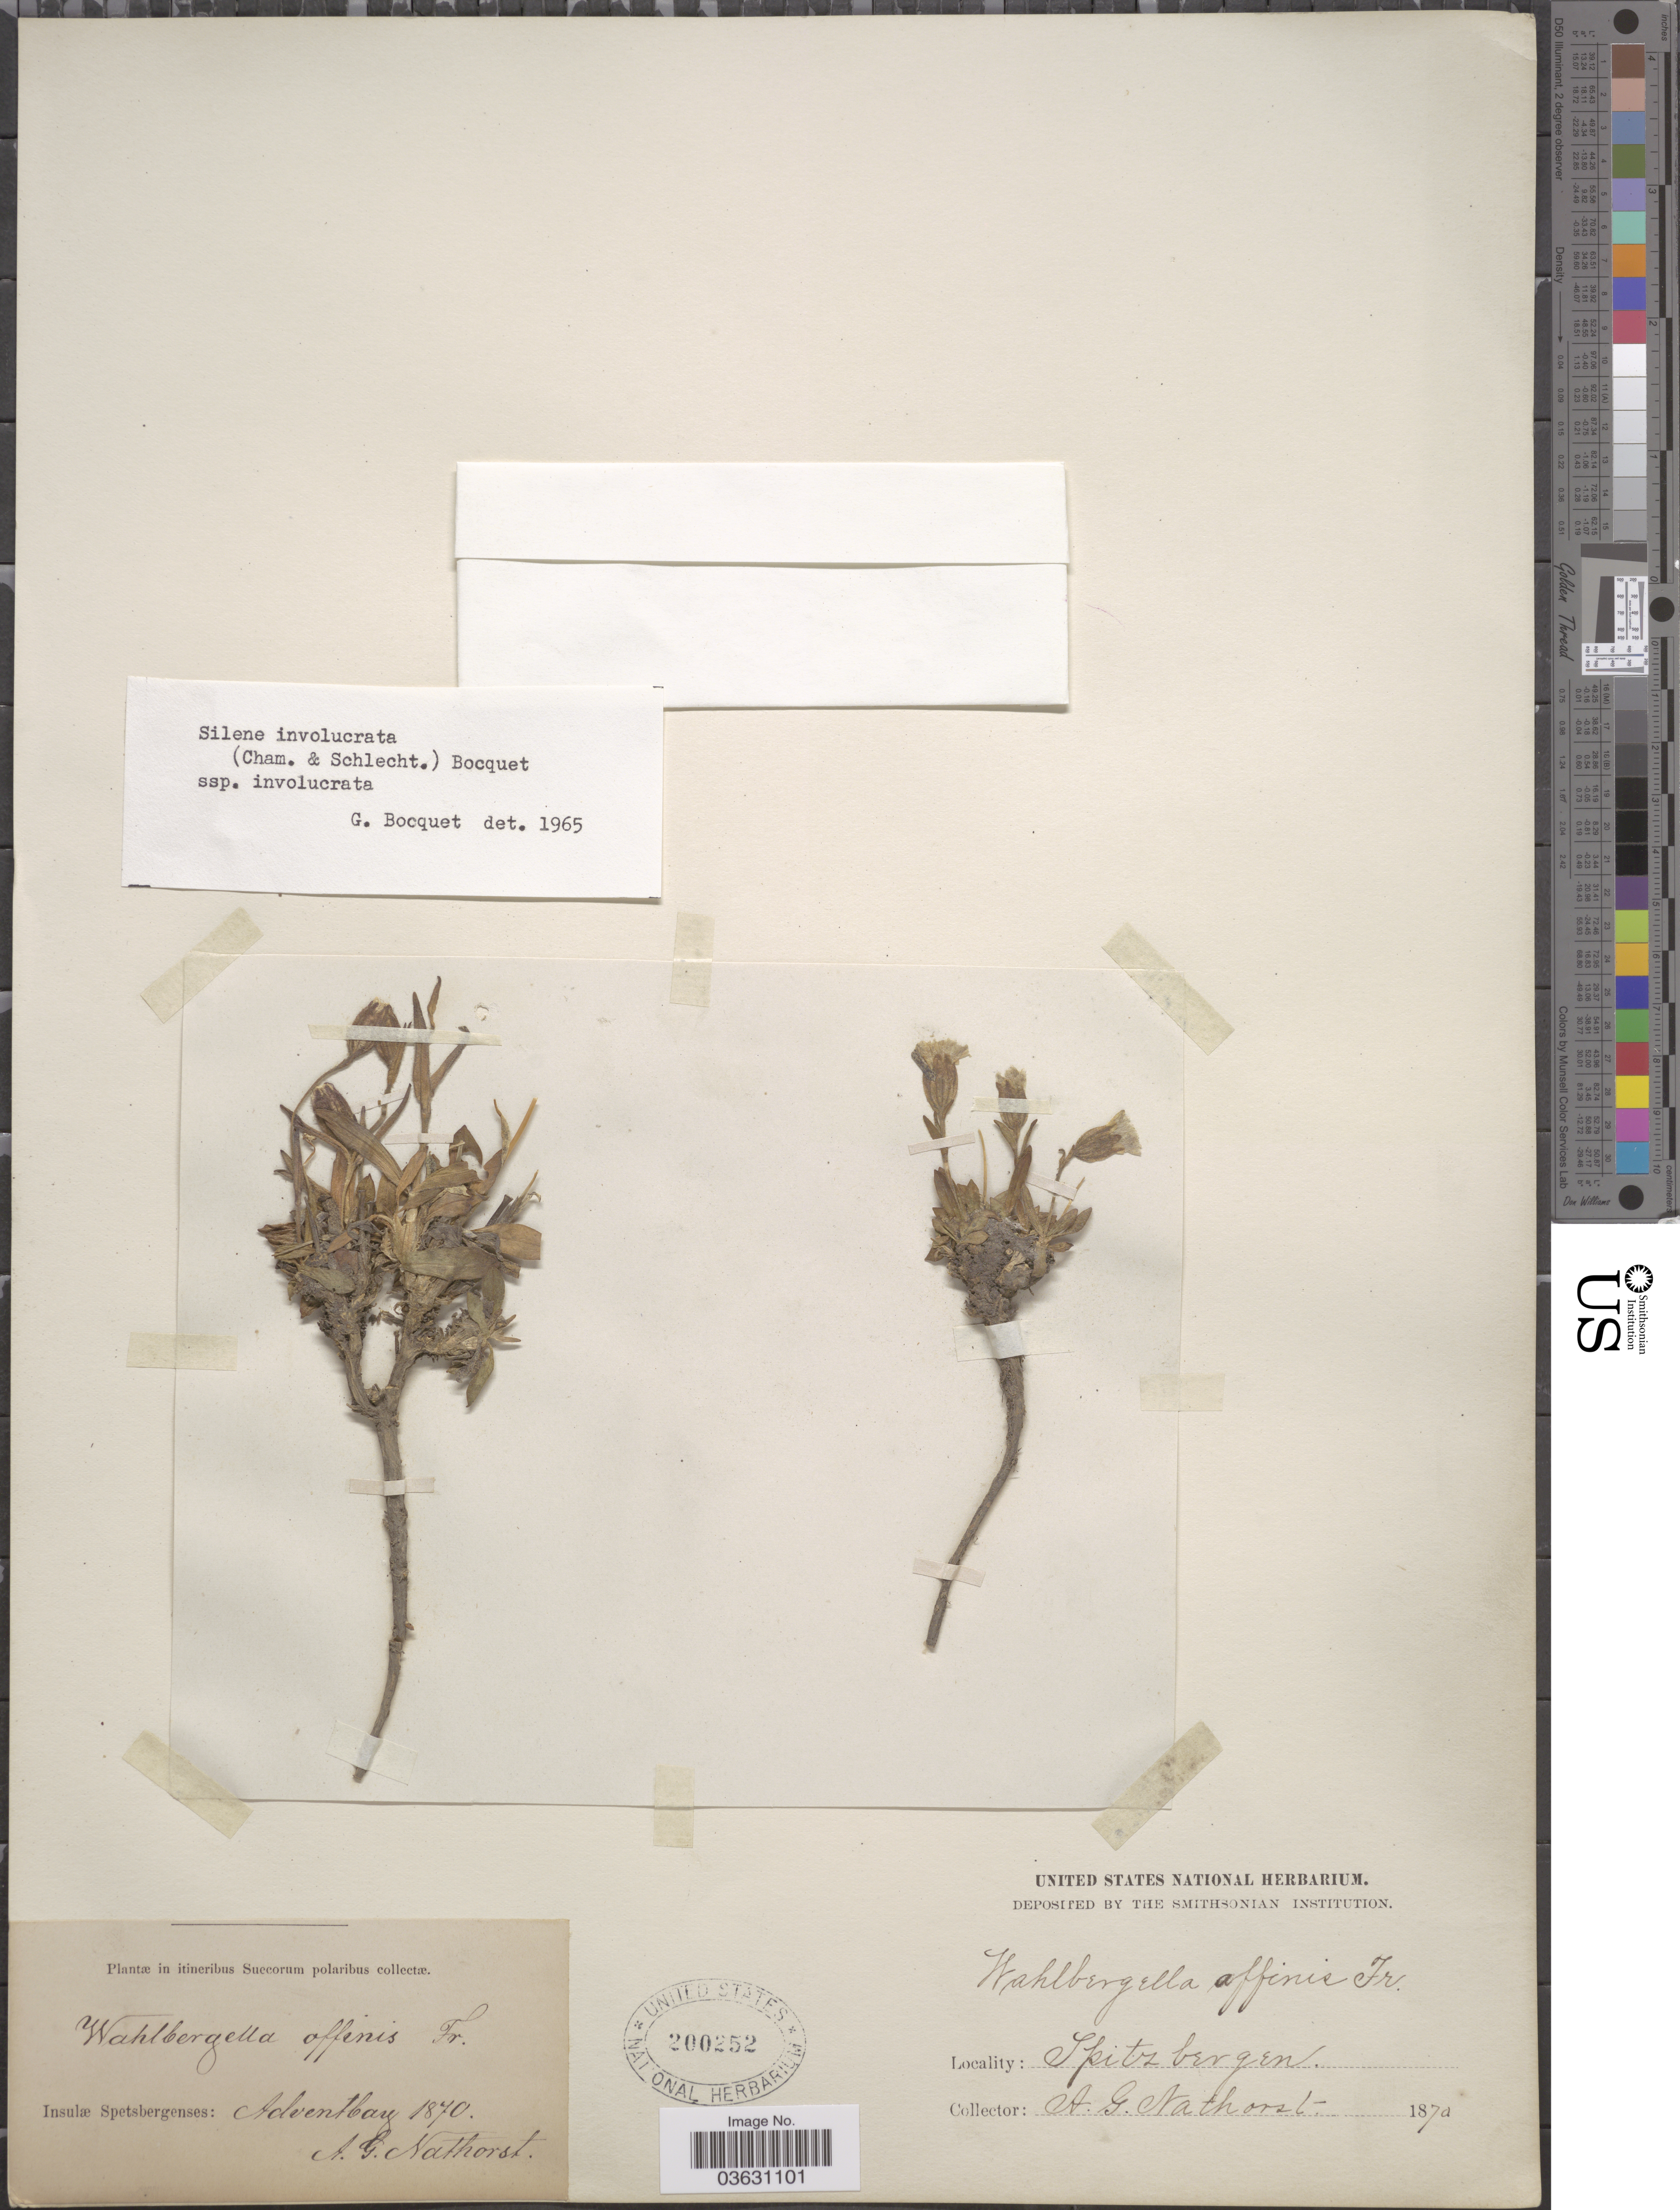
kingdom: Plantae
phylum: Tracheophyta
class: Magnoliopsida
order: Caryophyllales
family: Caryophyllaceae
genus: Silene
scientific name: Silene involucrata subsp. involucrata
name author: (Cham. & Schltdl.) Bocquet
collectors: A. Nathorst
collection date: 1870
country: Norway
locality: In itineribus Suecorum polaribus. Insulæ Spetsbergenses: Adventbay. Spitzbergen.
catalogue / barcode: US 200252